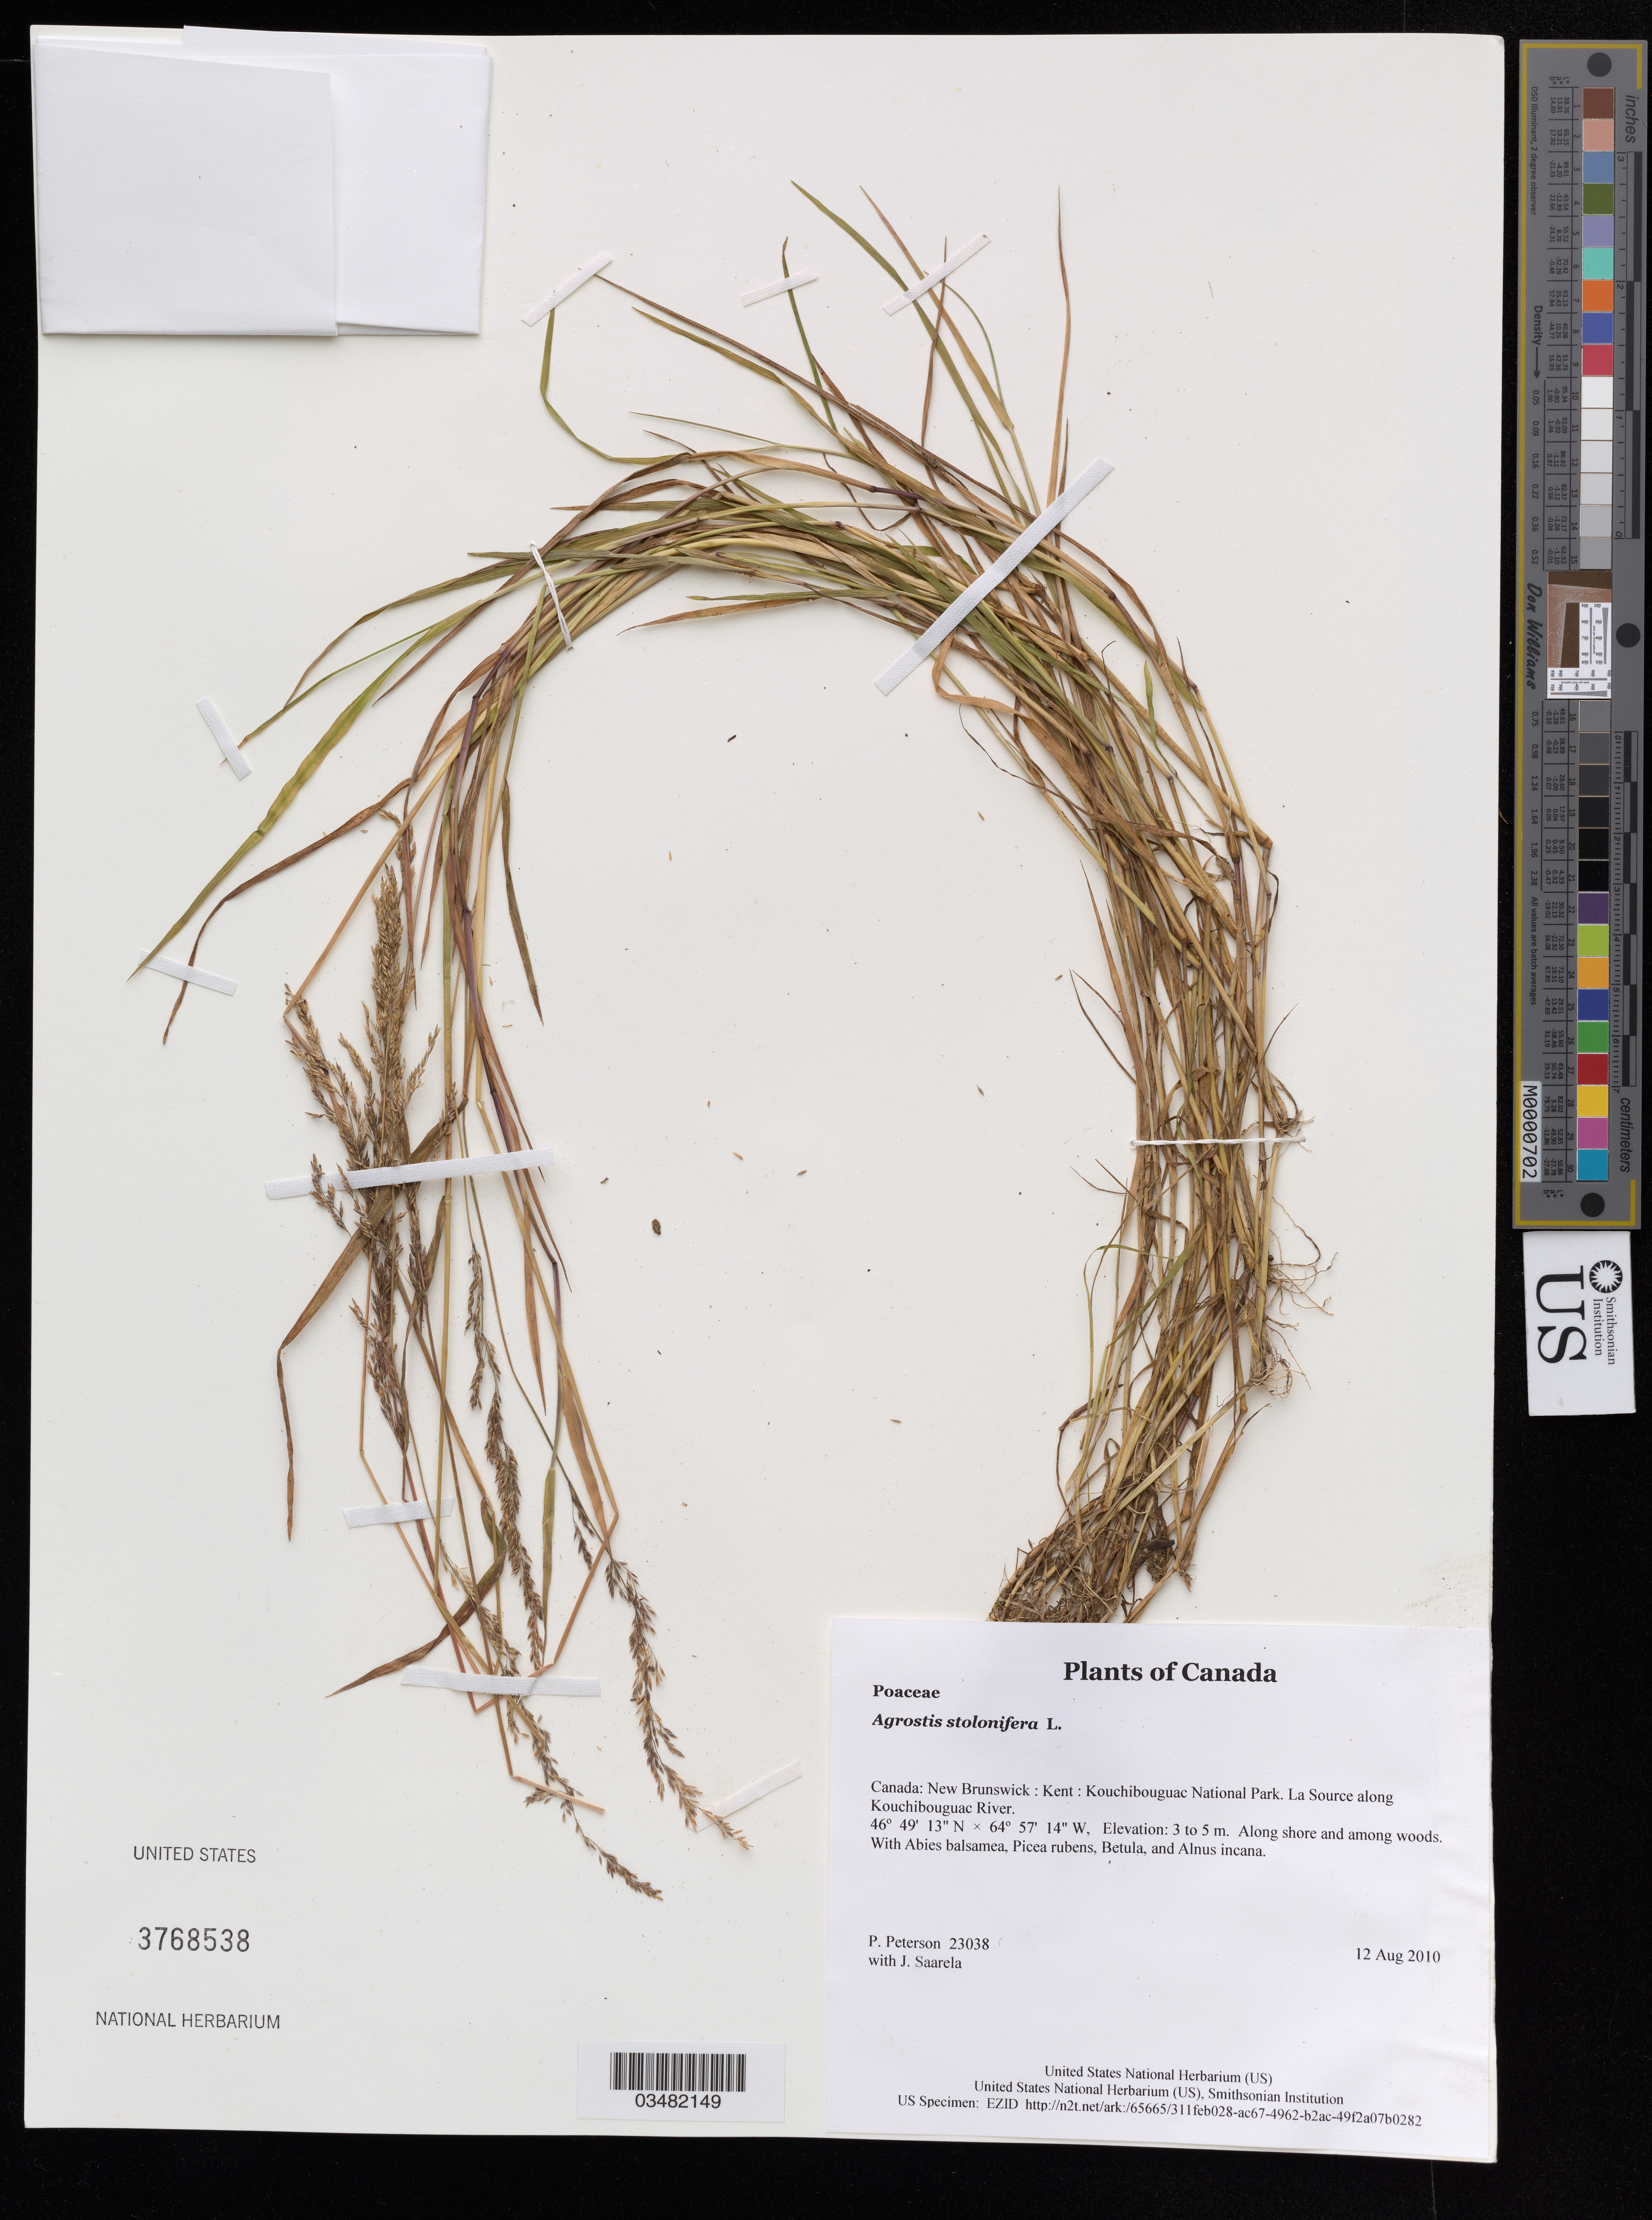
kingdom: Plantae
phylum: Tracheophyta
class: Liliopsida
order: Poales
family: Poaceae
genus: Agrostis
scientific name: Agrostis stolonifera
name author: L.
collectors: P. M. Peterson & J. Saarela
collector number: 23038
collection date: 2010-08-12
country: Canada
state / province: New Brunswick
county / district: Kent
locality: Kouchibouguac National Park. La Source along Kouchibouguac River.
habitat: Along shore and among woods.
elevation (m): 3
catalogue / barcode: US 3768538